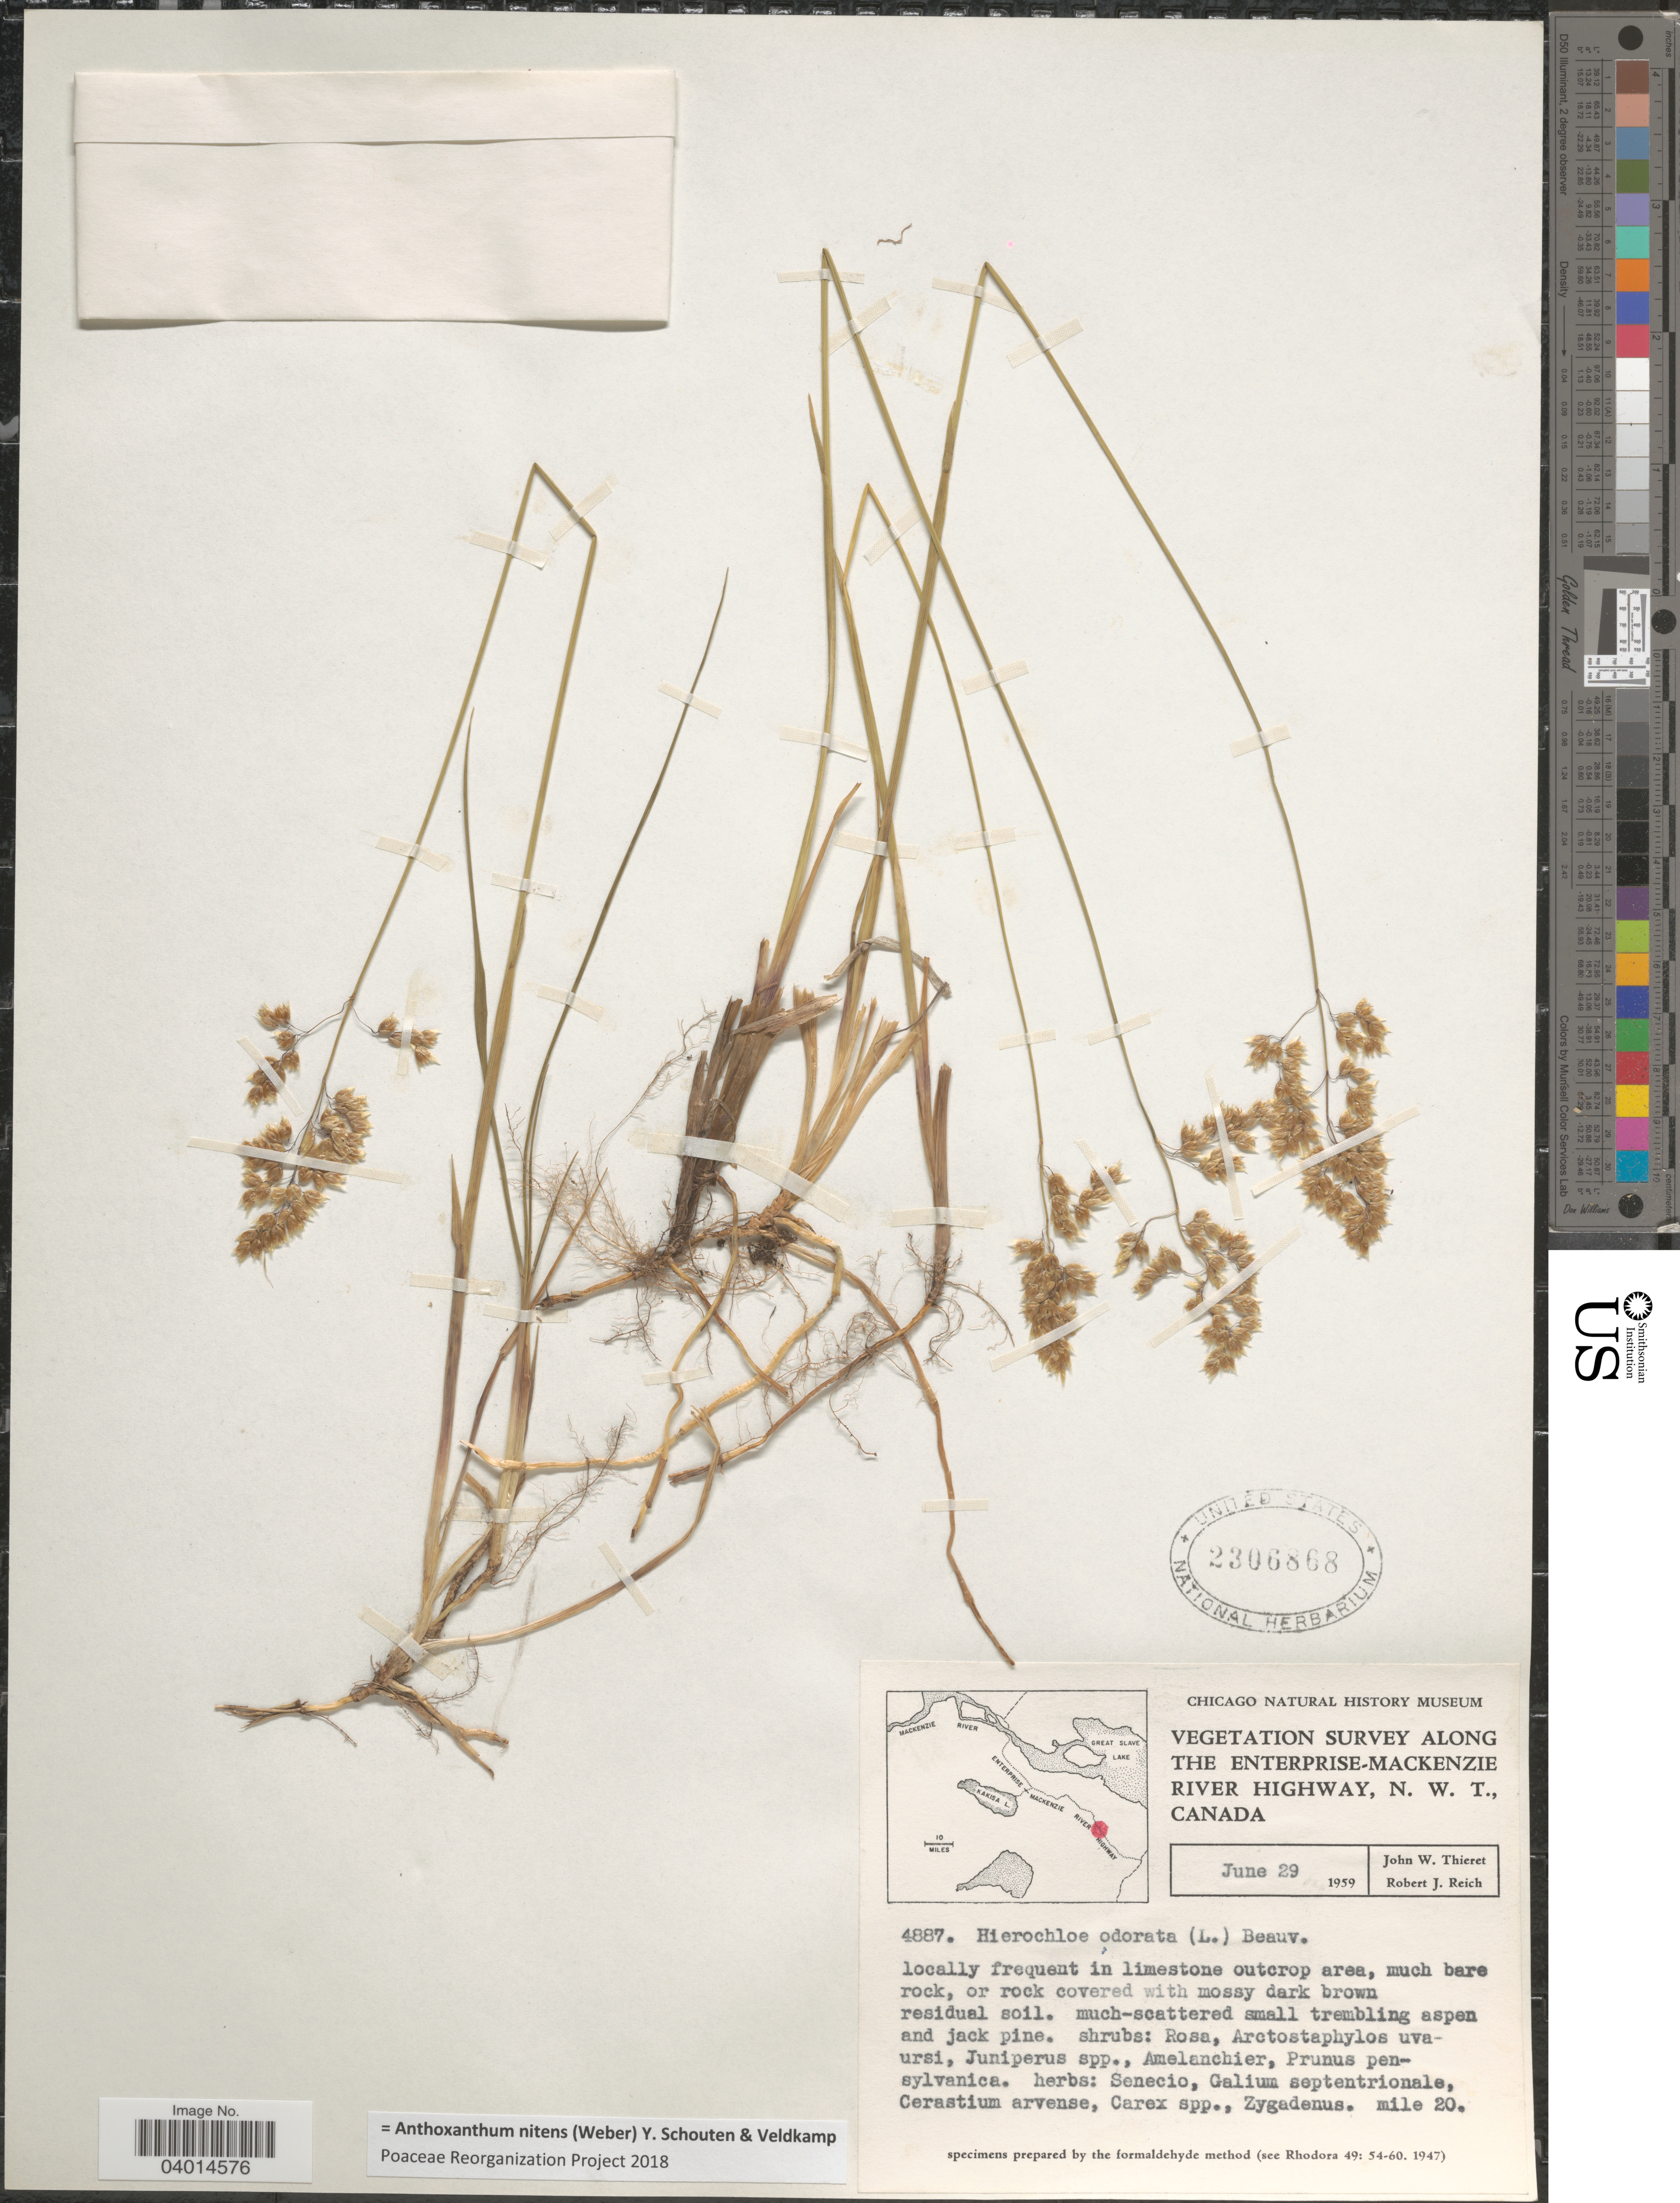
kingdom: Plantae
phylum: Tracheophyta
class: Liliopsida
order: Poales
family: Poaceae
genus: Anthoxanthum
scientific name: Anthoxanthum nitens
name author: (G.H. Weber) R.T.A. Schouten & Veldkamp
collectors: J. W. Thieret & R. Reich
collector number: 4887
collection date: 1959-06-29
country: Canada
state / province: Northwest Territories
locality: Along the Enterprise-Mackenzie River Highway. Mile 20.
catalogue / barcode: US 2306868